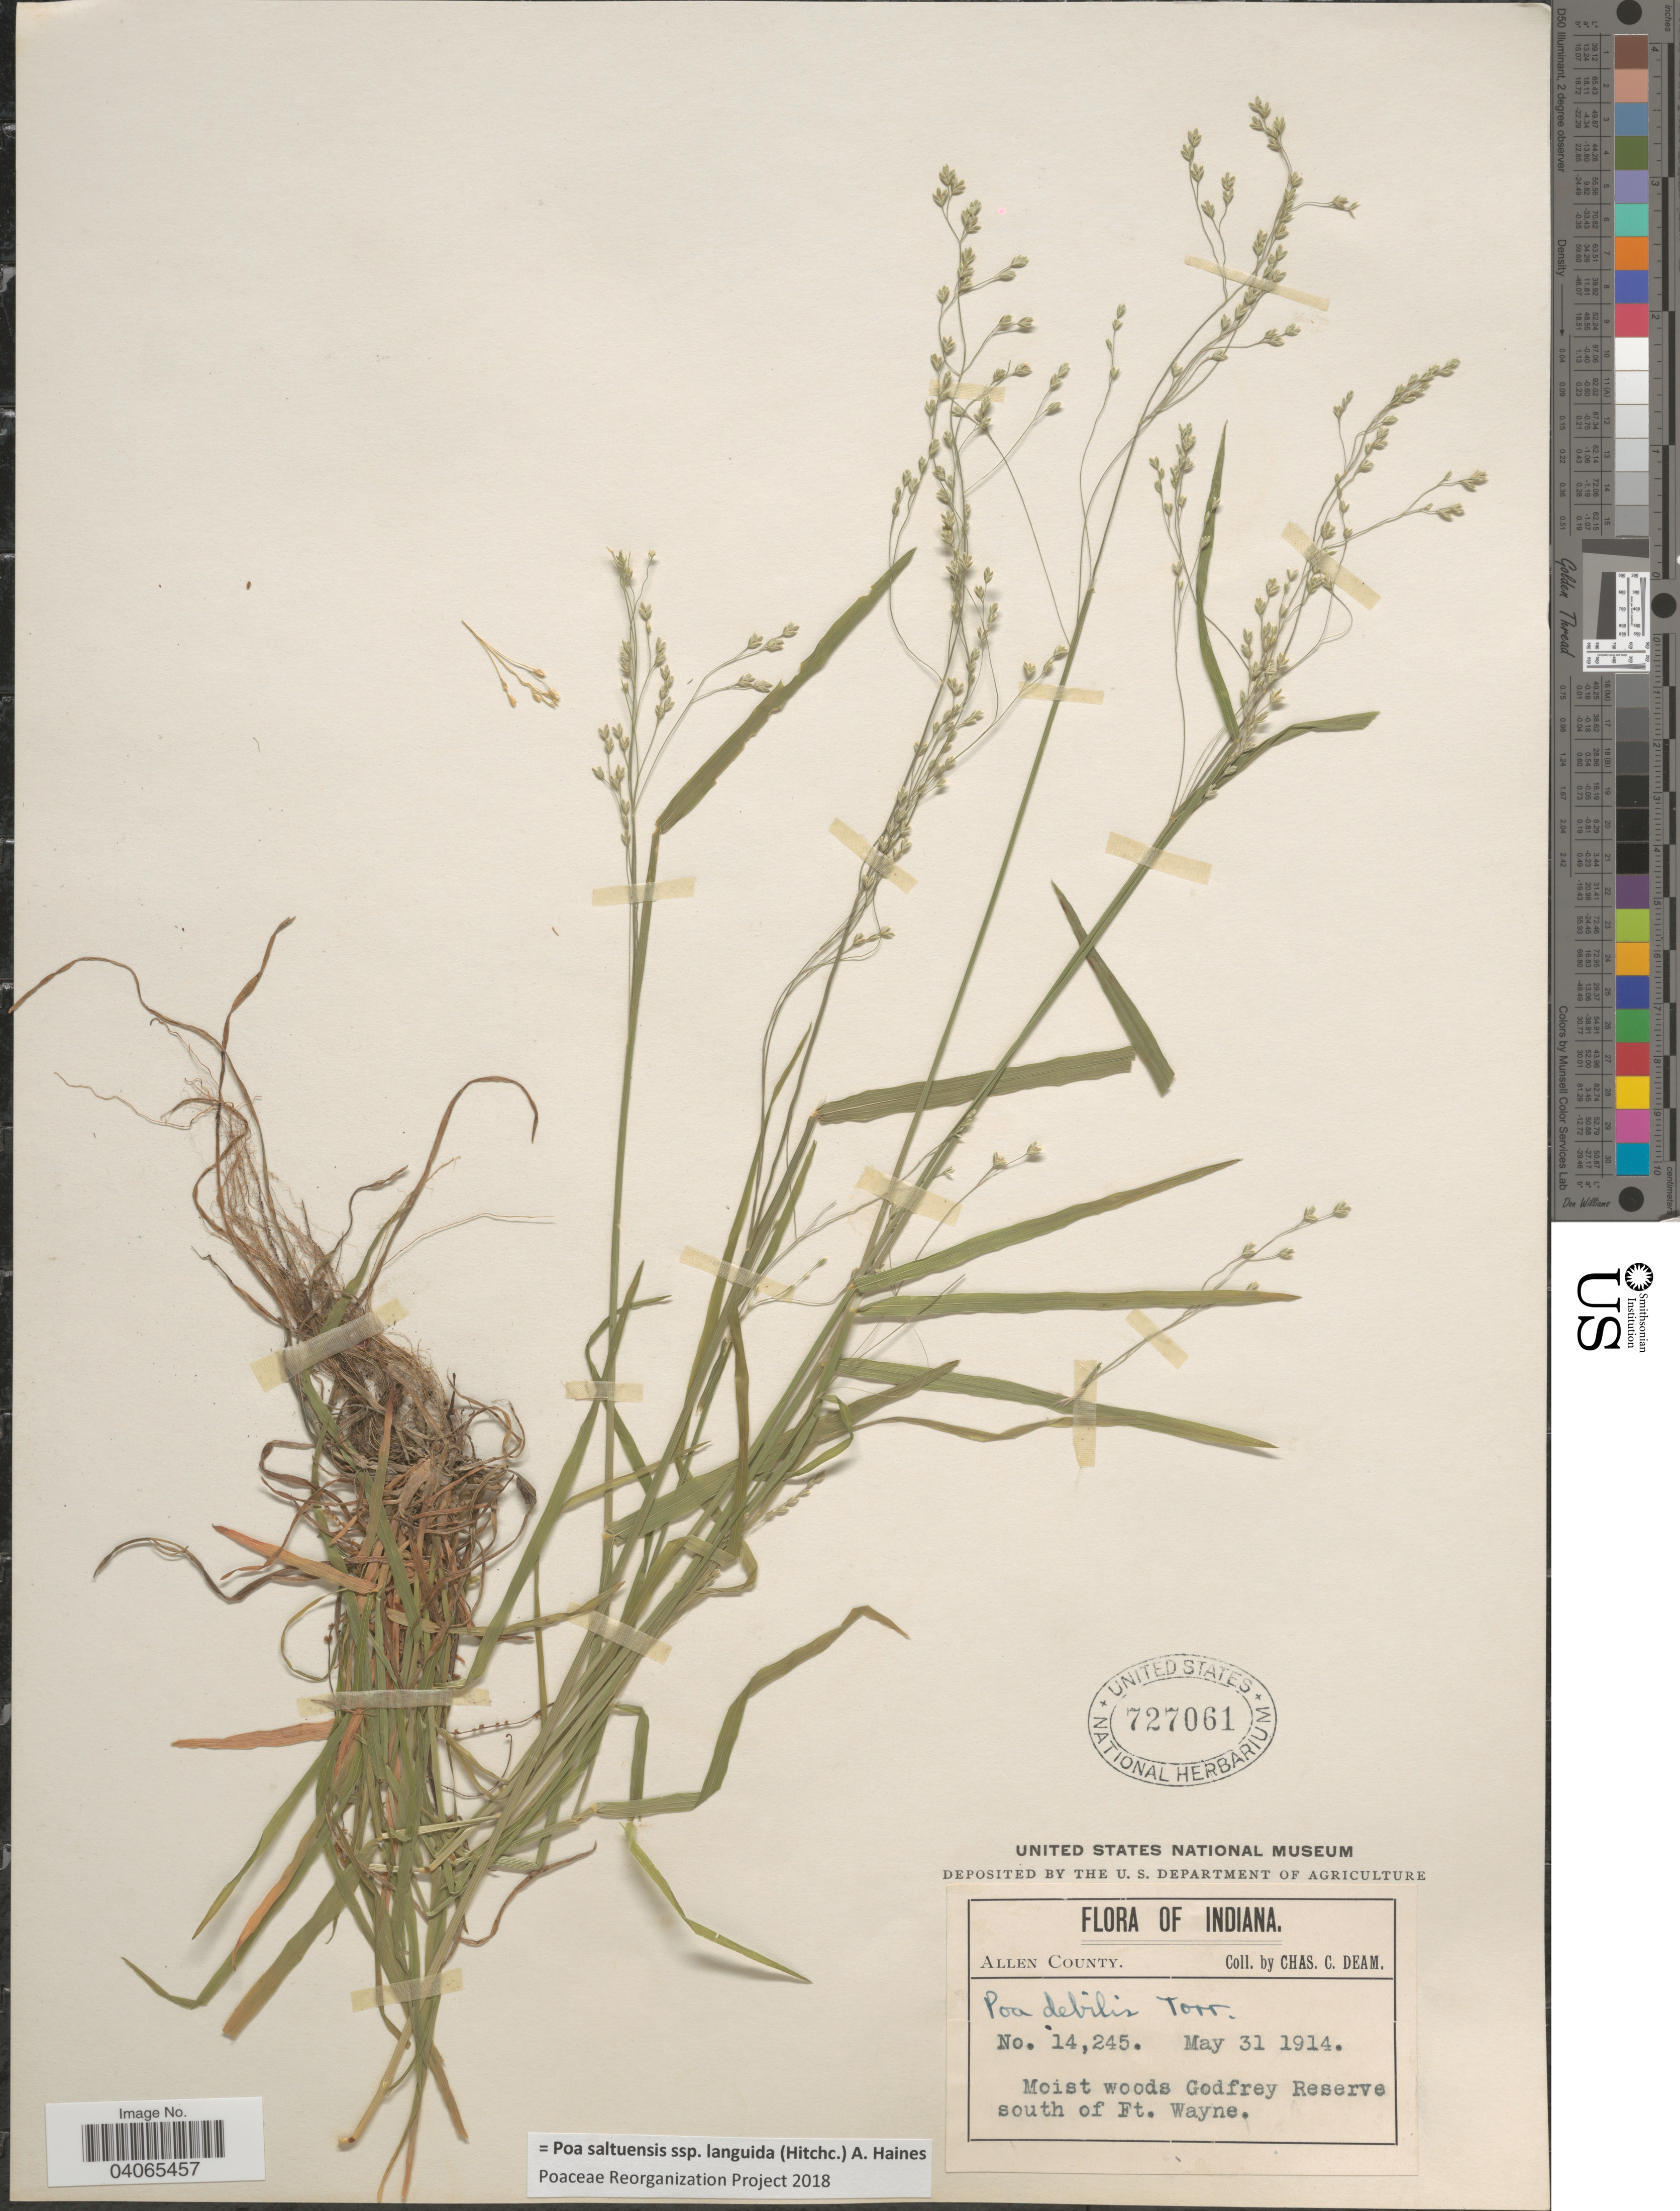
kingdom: Plantae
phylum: Tracheophyta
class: Liliopsida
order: Poales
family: Poaceae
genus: Poa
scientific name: Poa saltuensis subsp. languida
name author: (Hitchc.) A. Haines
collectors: C. C. Deam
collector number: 14245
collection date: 1914-05-31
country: United States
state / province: Indiana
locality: Allen County. Moist woods Godfrey Reserve south of Ft. Wayne.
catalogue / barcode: US 727061